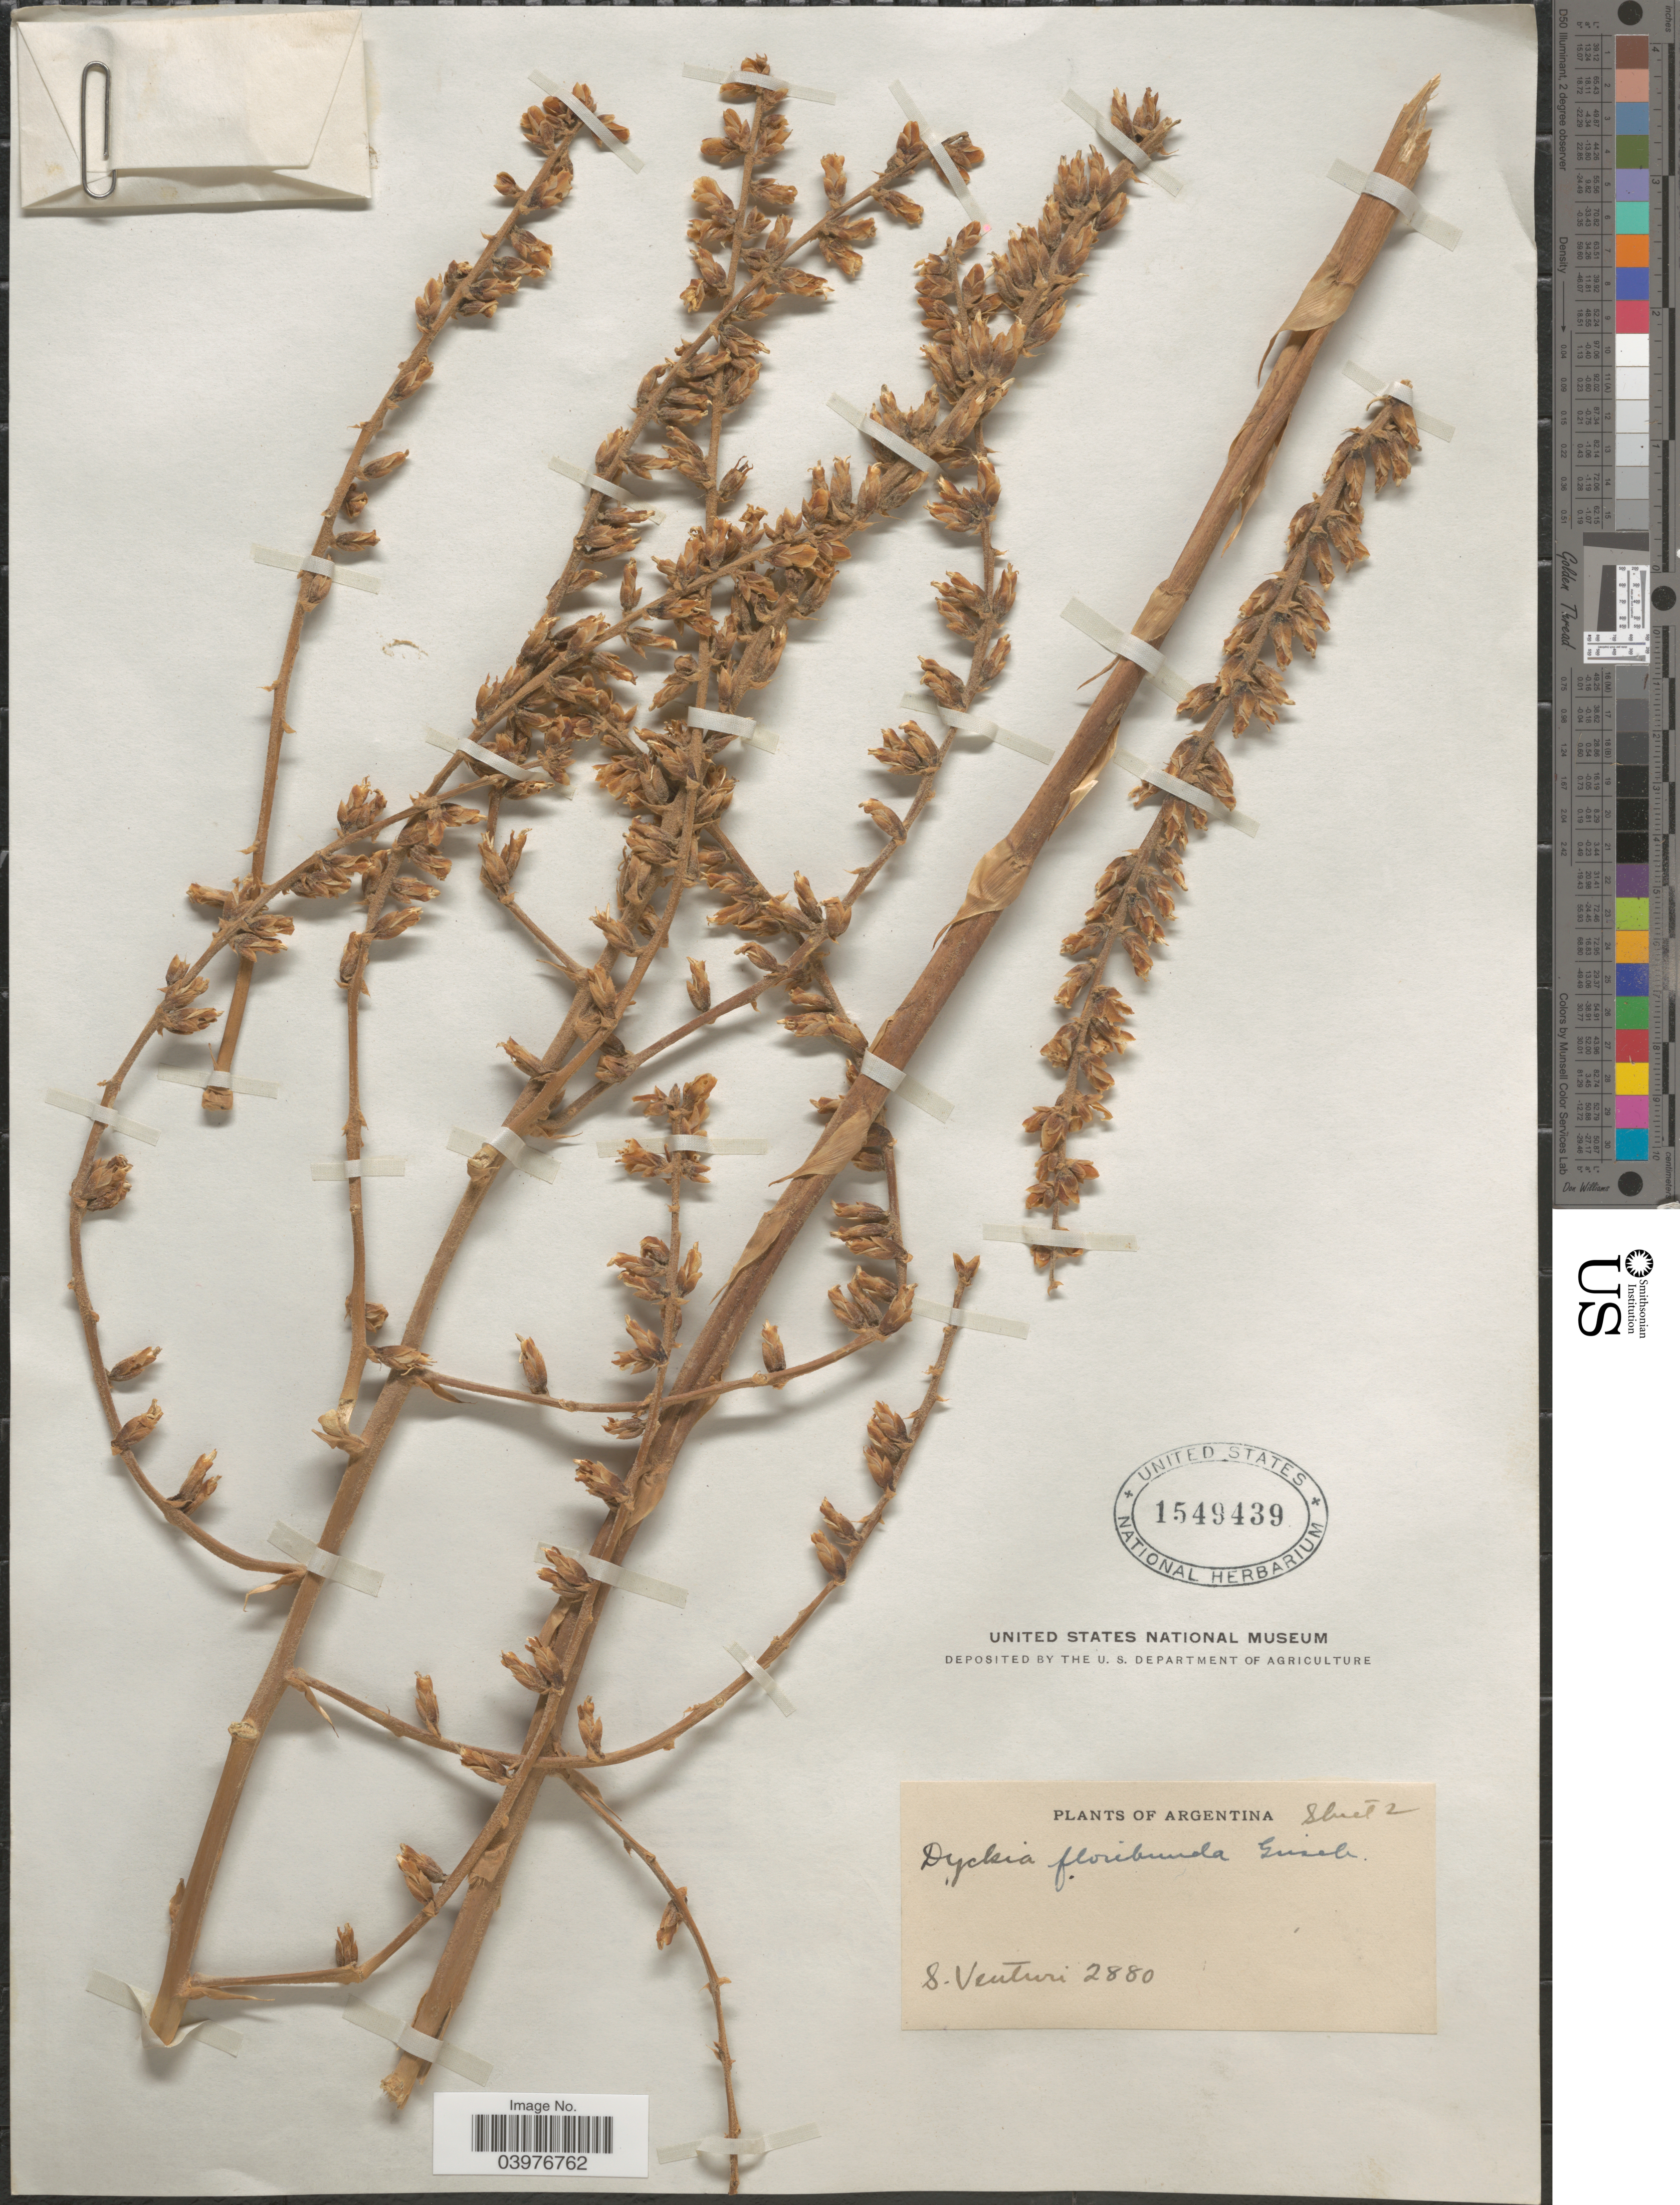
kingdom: Plantae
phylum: Tracheophyta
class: Liliopsida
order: Poales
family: Bromeliaceae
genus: Dyckia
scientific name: Dyckia floribunda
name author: Griseb.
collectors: S. Venturi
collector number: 2880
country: Argentina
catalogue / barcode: US 1549439